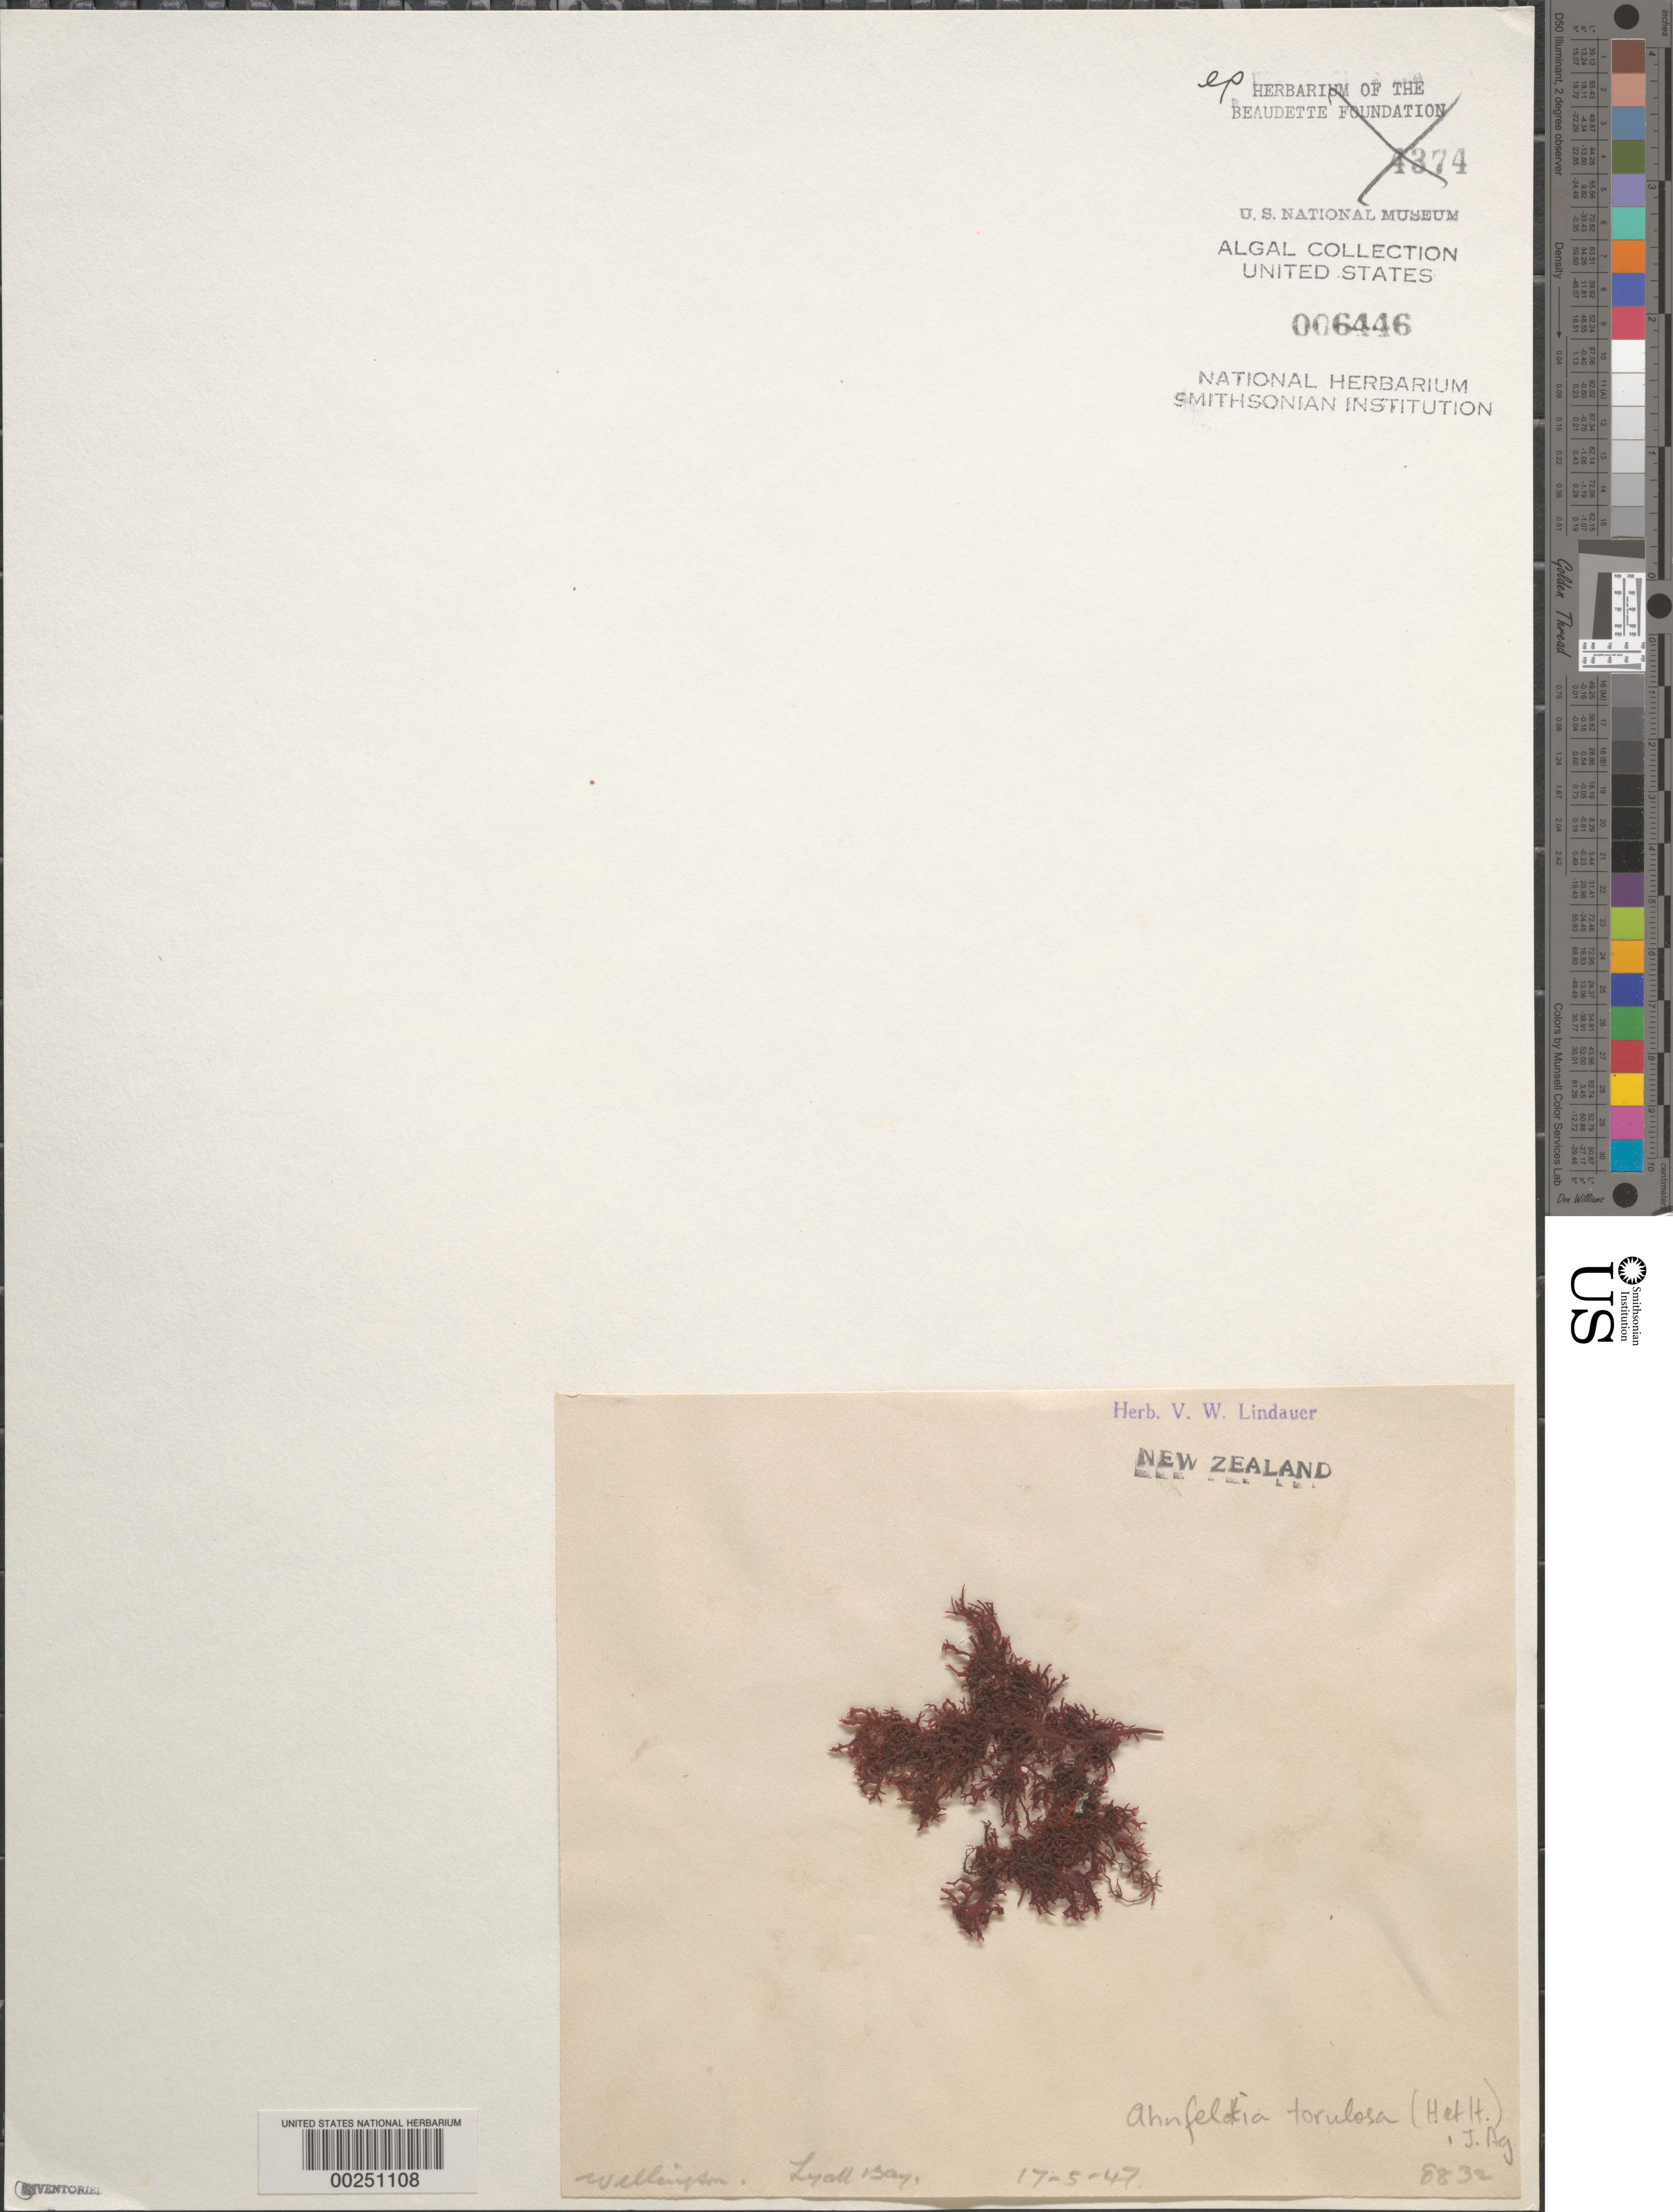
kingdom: Plantae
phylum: Rhodophyta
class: Florideophyceae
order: Ahnfeltiales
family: Ahnfeltiaceae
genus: Ahnfeltia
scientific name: Ahnfeltia torulosa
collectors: V. Lindauer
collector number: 8832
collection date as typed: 17 May 1947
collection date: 1947-05-17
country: New Zealand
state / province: Wellington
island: North Island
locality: Wellington, Lyall Bay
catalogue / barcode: US 6446